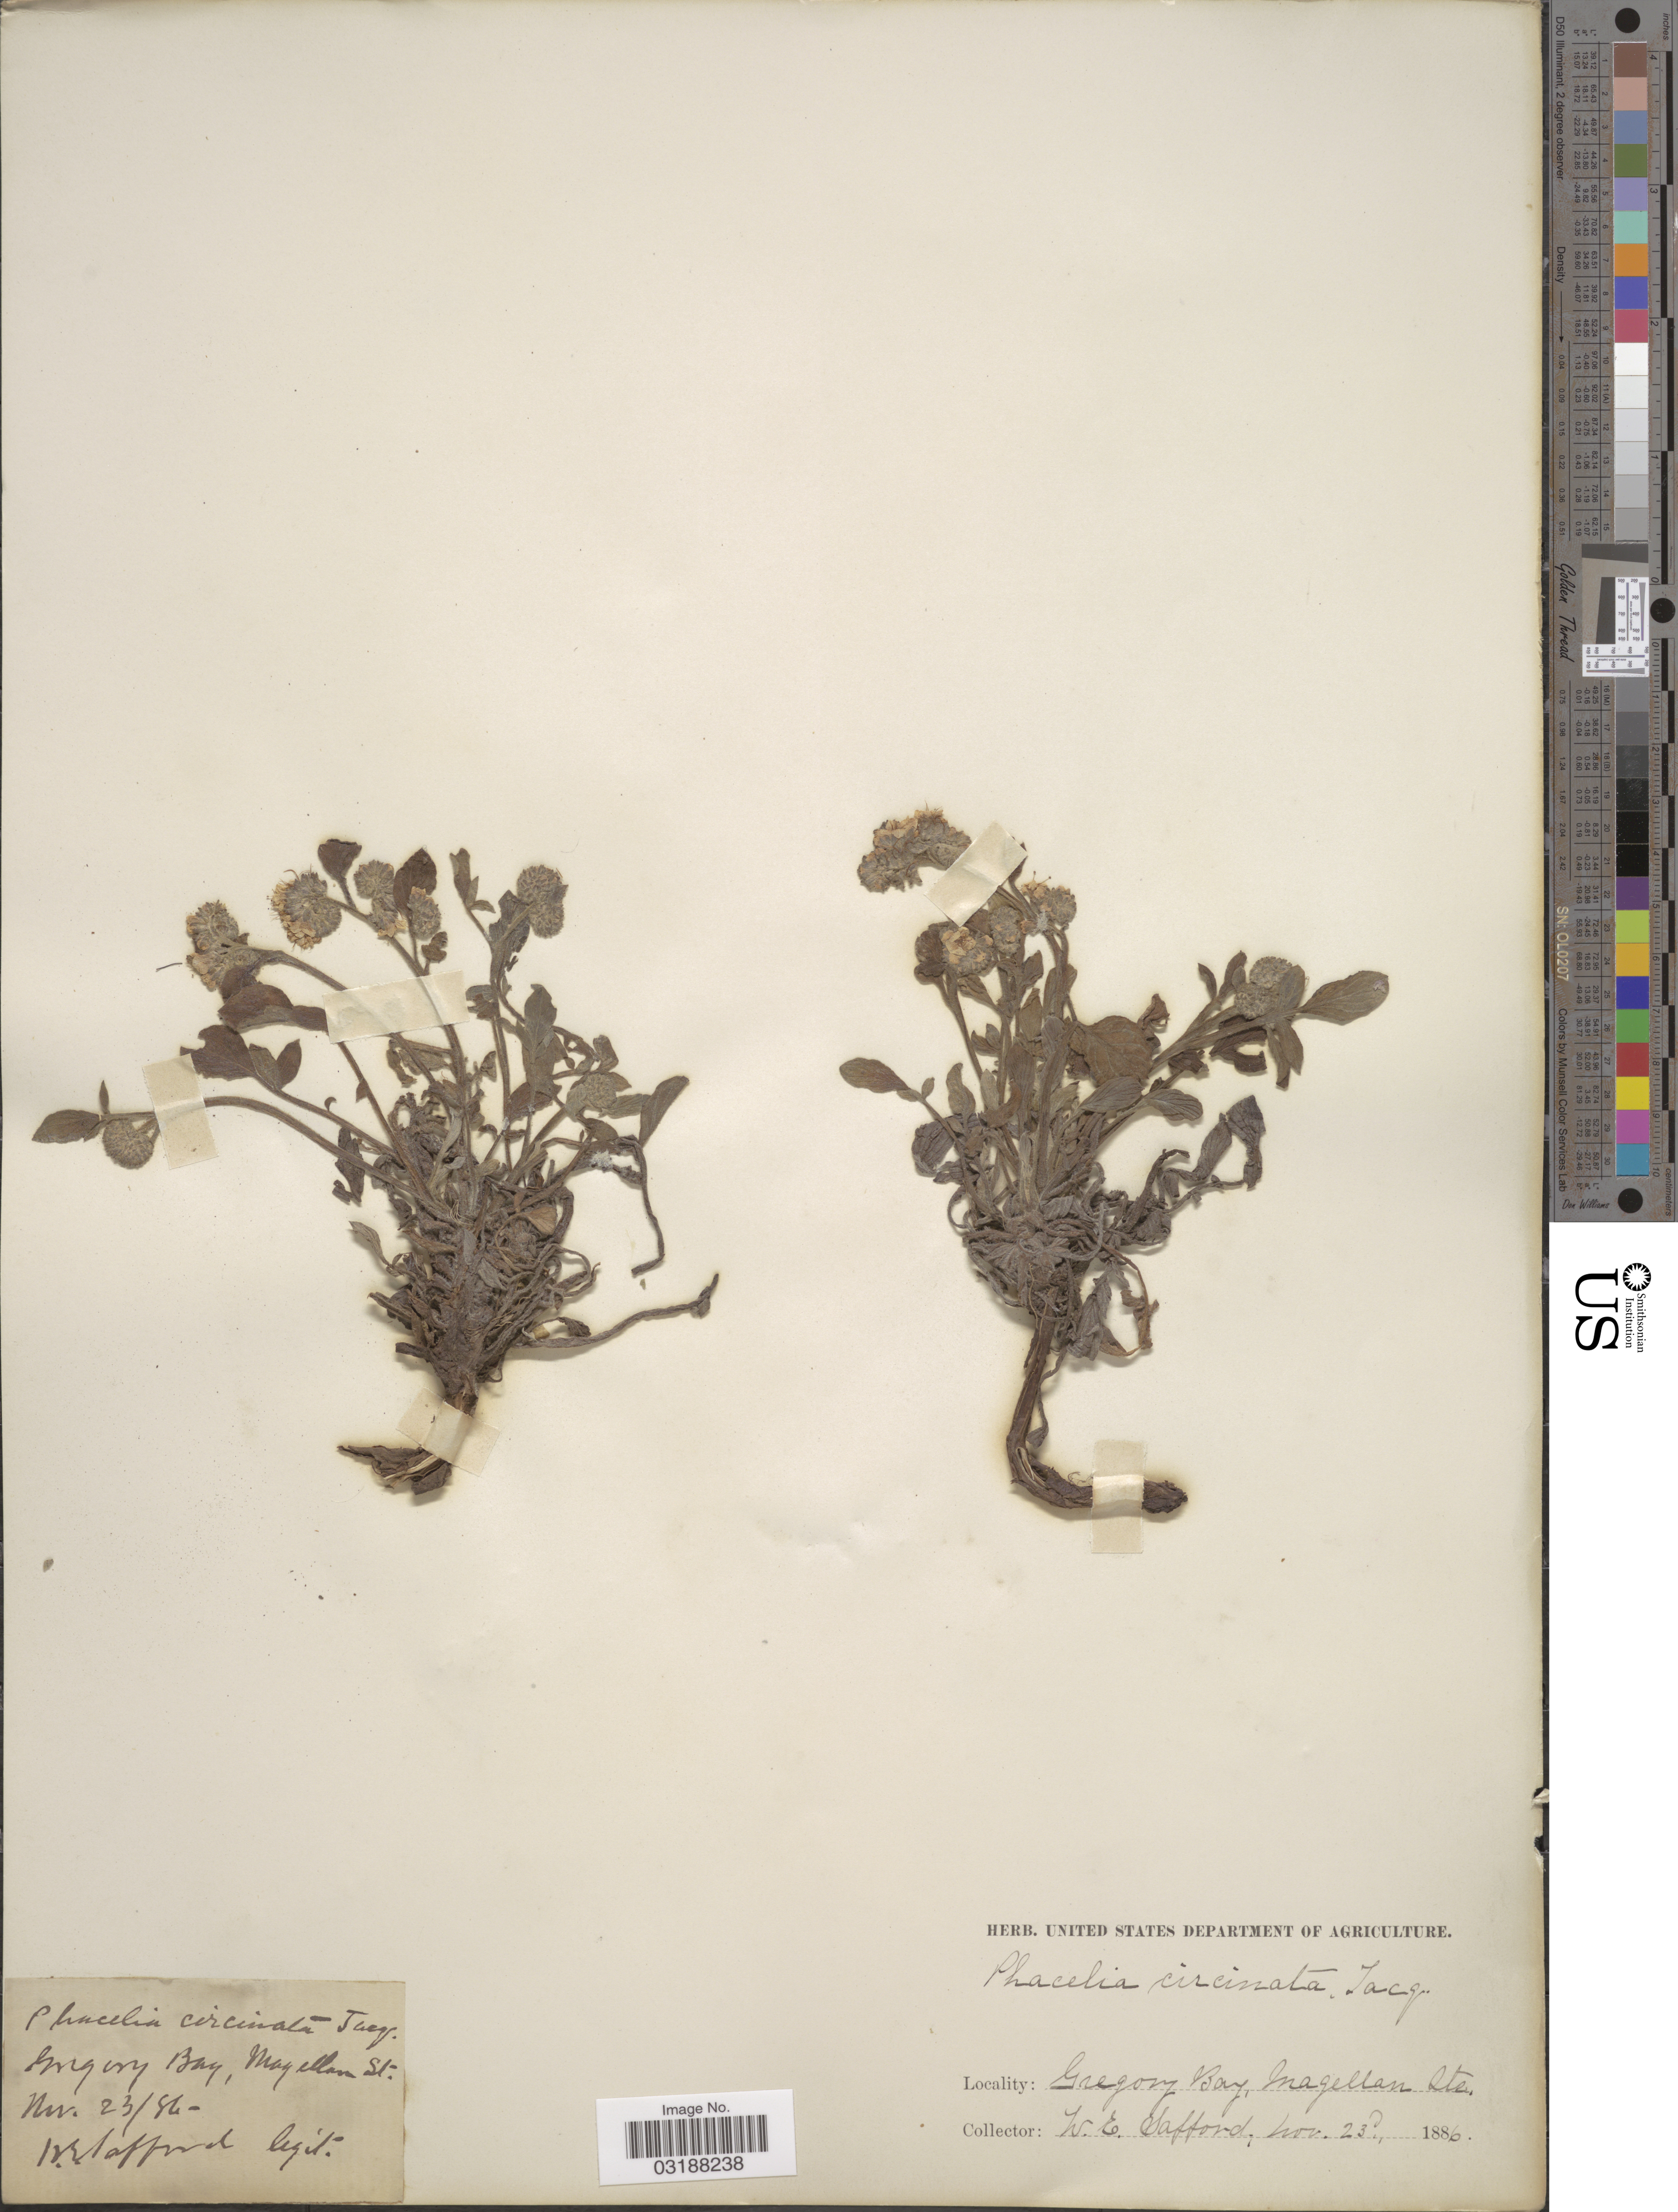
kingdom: Plantae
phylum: Tracheophyta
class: Magnoliopsida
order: Boraginales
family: Hydrophyllaceae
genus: Phacelia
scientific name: Phacelia magellanica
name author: (Lam.) Coville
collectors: W. E. Safford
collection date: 1886-11-23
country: Chile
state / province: Valparaíso (V)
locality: Gregory Bay, Magellan St.